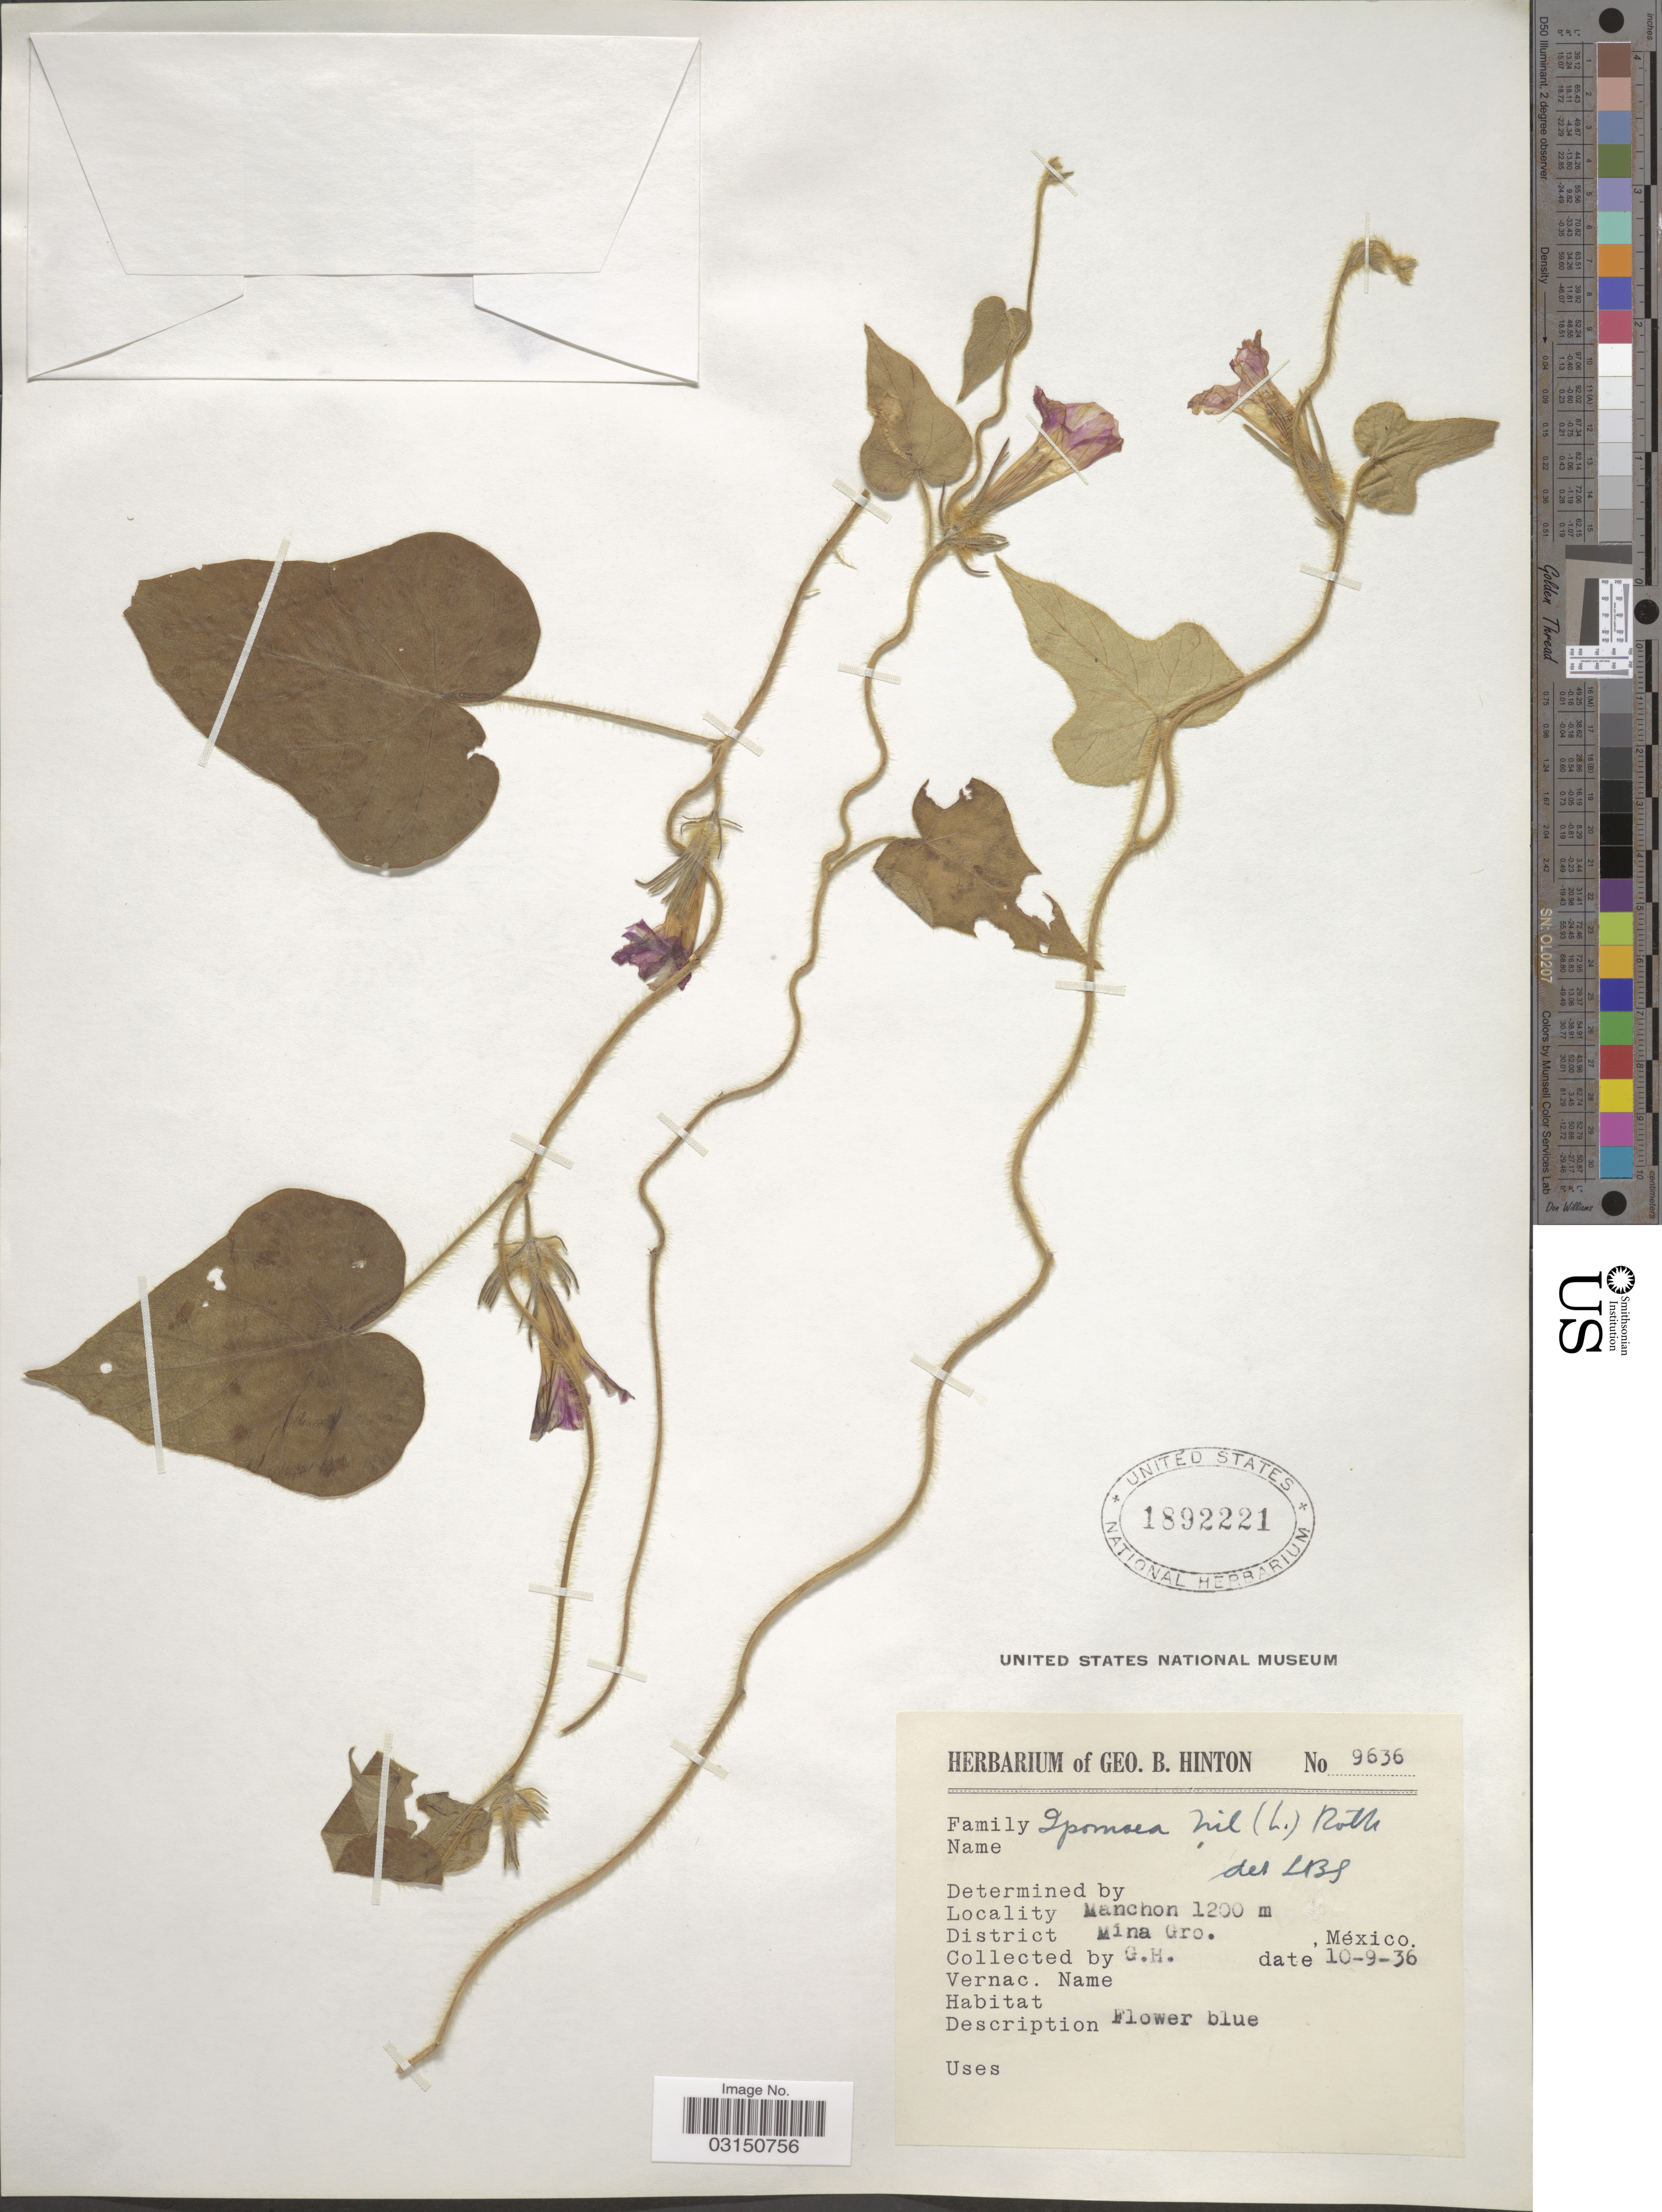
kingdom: Plantae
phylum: Tracheophyta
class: Magnoliopsida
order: Solanales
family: Convolvulaceae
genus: Ipomoea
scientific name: Ipomoea nil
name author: (L.) Roth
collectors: G. B. Hinton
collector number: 9636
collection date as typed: Transcribed d/m/y: 10/9/36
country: Mexico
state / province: Guerrero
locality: Manchon. District Mina.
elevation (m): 1200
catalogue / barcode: US 1892221